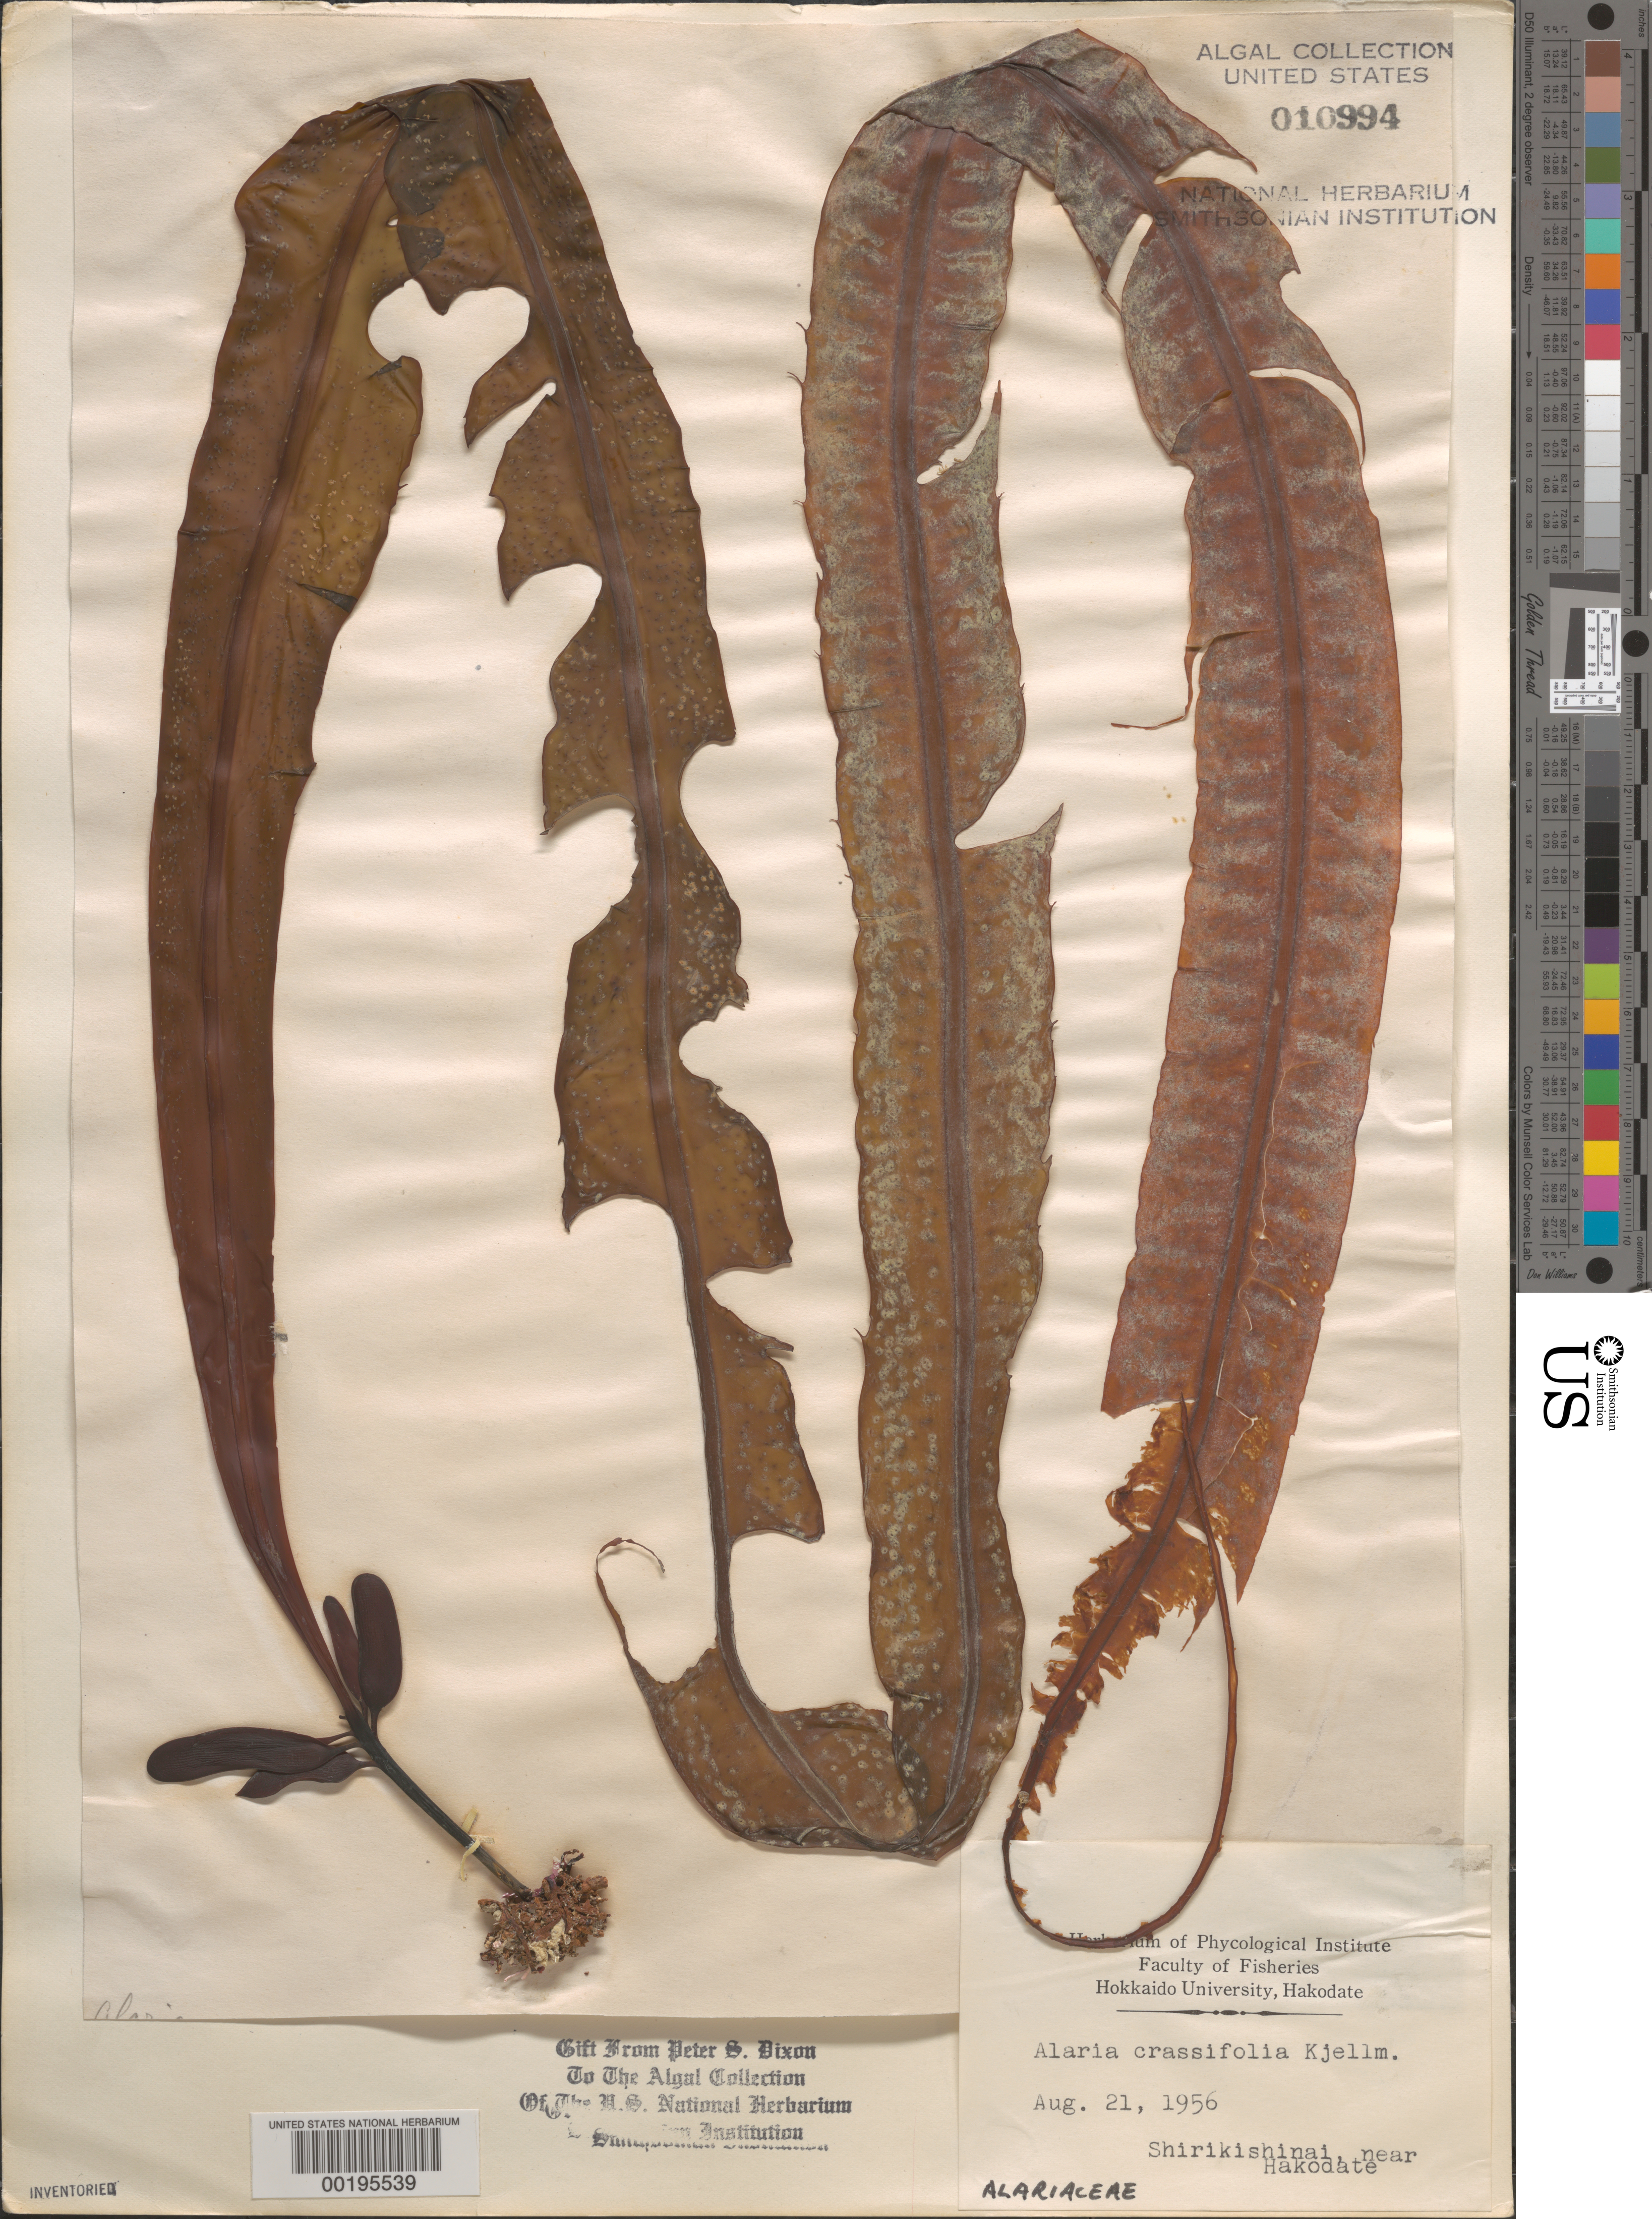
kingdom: Chromista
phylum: Ochrophyta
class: Phaeophyceae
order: Laminariales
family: Alariaceae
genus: Alaria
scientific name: Alaria crassifolia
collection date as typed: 21 Aug 1956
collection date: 1956-08-21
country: Japan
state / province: Hokkaido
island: Hokkaido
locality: Shirikishinai, near Hakodate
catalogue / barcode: US 10994